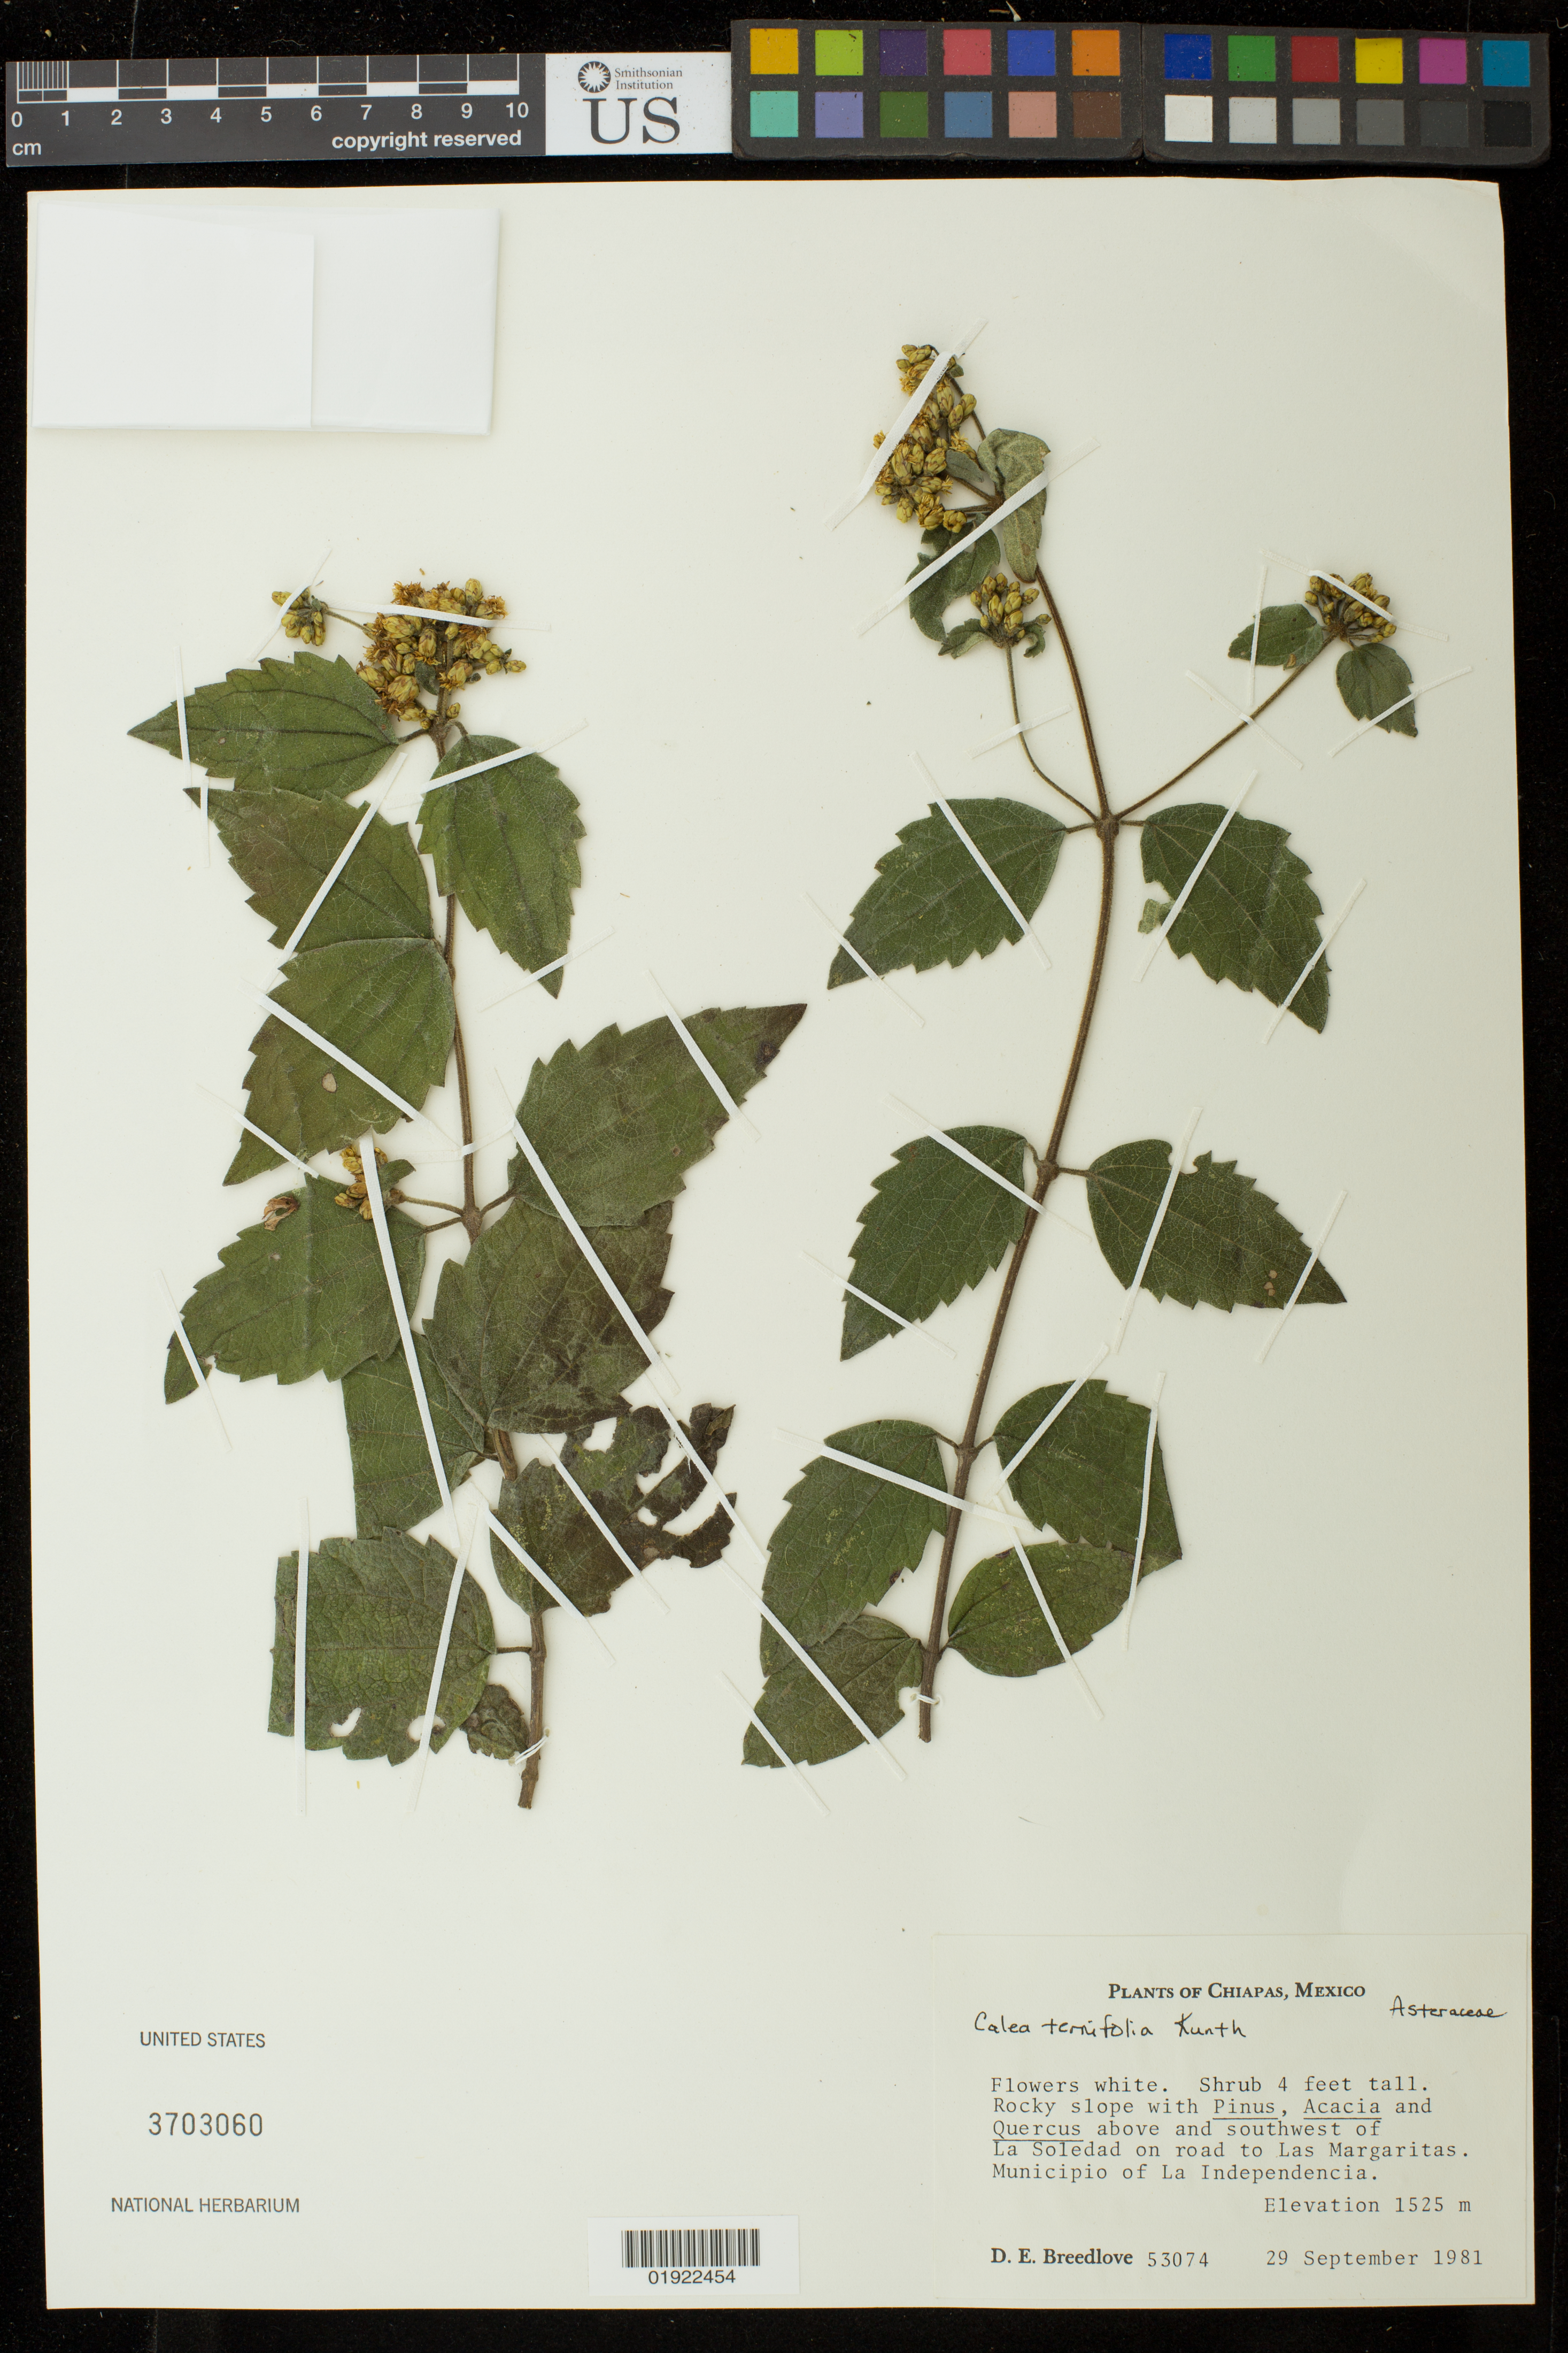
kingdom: Plantae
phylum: Tracheophyta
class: Magnoliopsida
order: Asterales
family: Asteraceae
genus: Calea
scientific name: Calea ternifolia Oliv., hom. illeg.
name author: Oliv.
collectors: D. E. Breedlove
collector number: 53074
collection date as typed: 29 September 1981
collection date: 1981-09-29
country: Mexico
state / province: Chiapas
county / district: La Independencia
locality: above and southwest of La Soledad on road to Las Margaritas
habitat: rocky slope with Pinus, Acacia and Quercus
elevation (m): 1525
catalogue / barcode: US 3703060